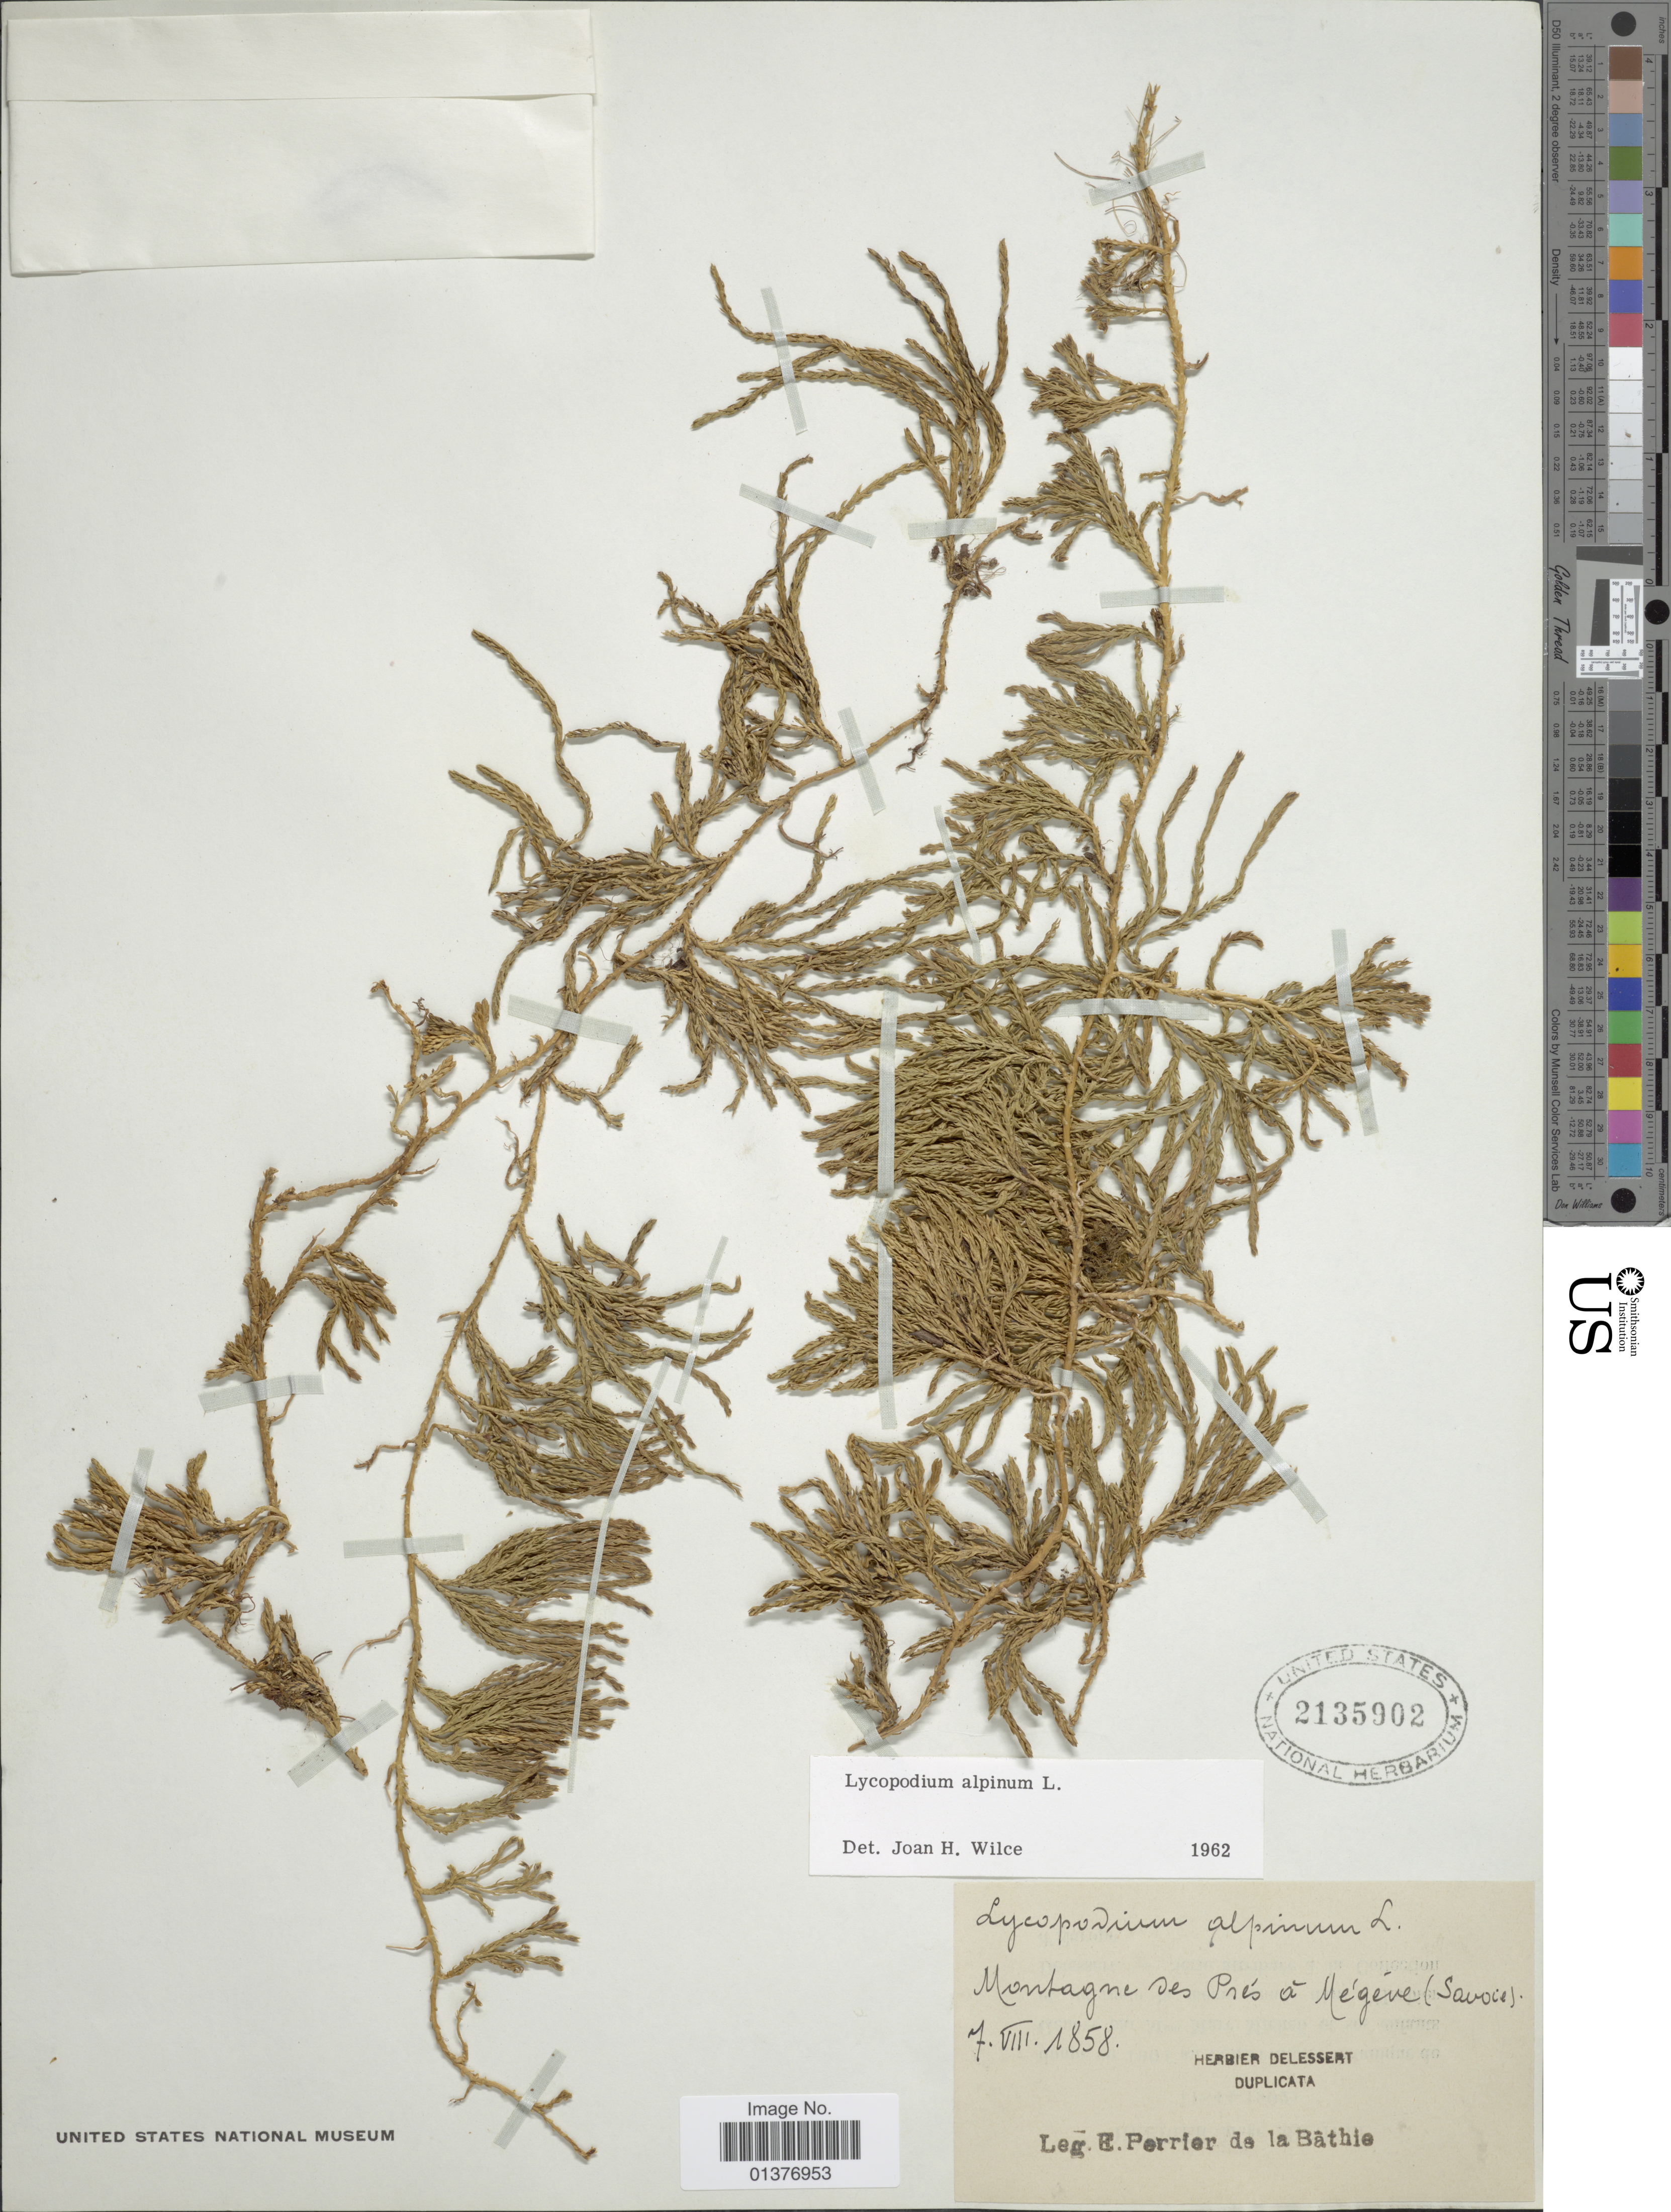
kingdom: Plantae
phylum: Tracheophyta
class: Lycopodiopsida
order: Lycopodiales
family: Lycopodiaceae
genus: Diphasiastrum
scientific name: Diphasiastrum alpinum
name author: (L.) Holub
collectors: H. Perrier de la Bâthie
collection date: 1858-08-07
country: France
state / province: Auvergne-Rhône-Alpes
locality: Montagne des pres a Megeve(Savoie)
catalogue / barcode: US 2135902